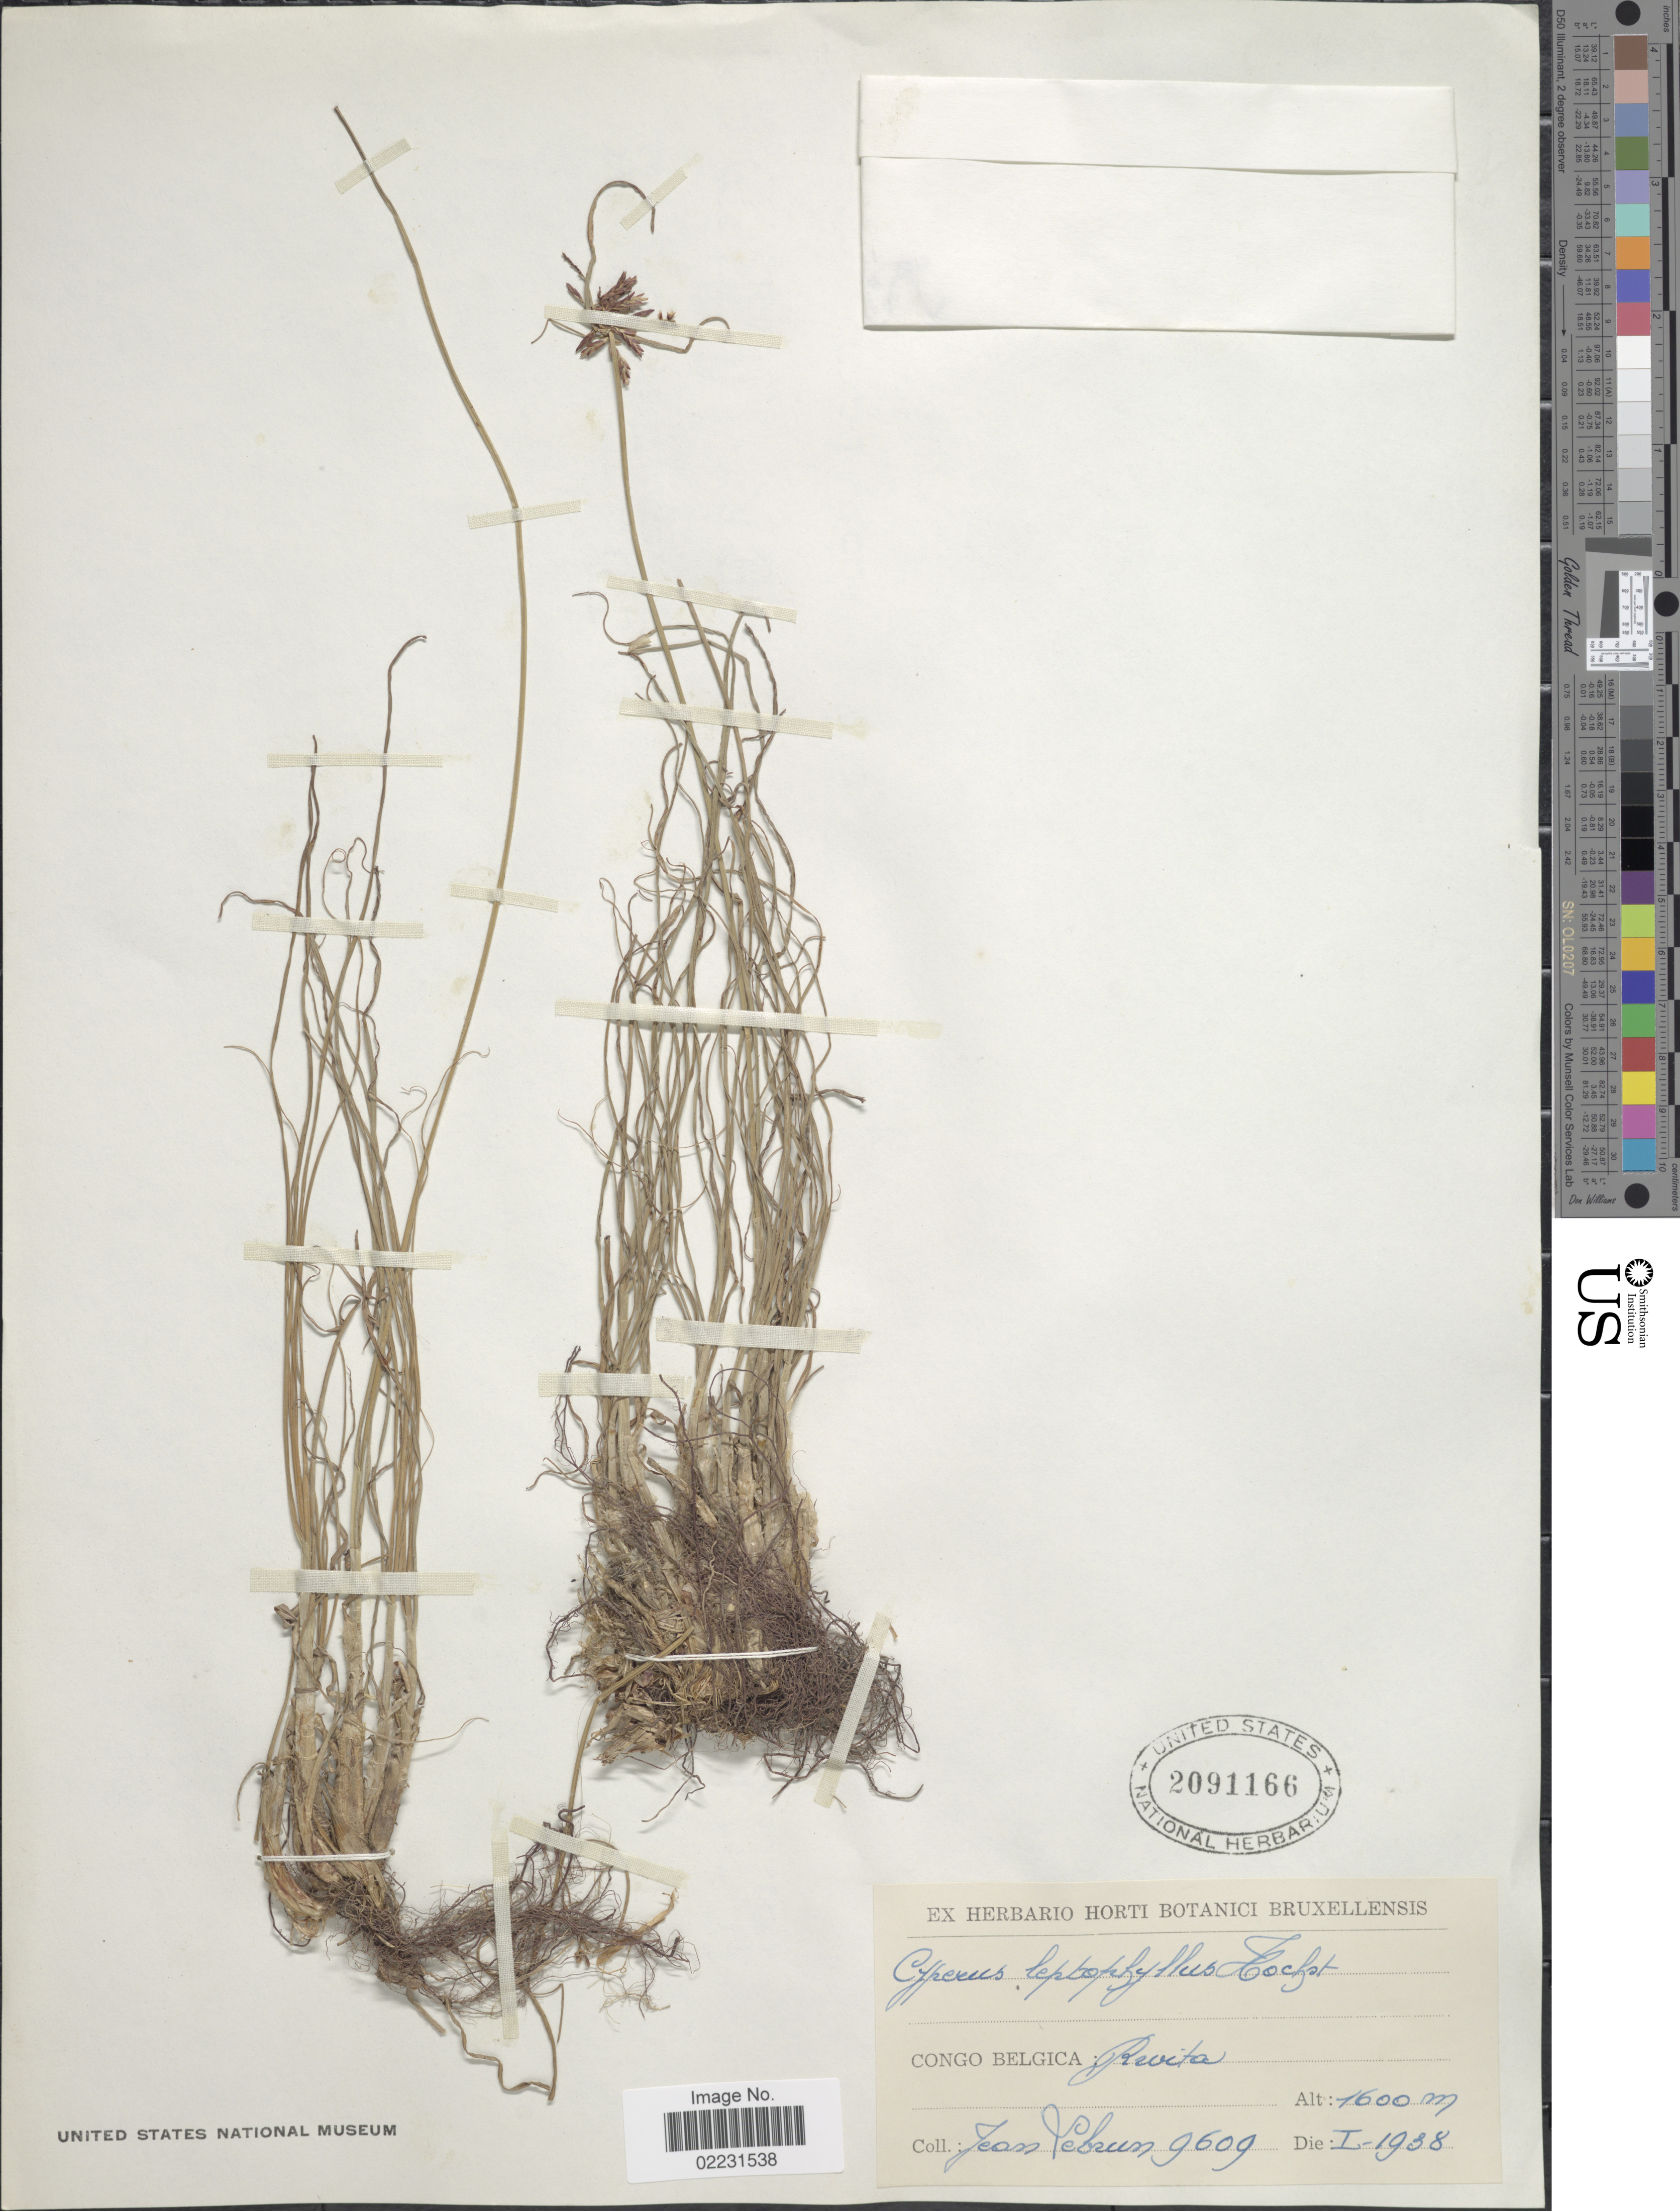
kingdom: Plantae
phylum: Tracheophyta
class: Liliopsida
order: Poales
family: Cyperaceae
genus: Cyperus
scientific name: Cyperus amauropus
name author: Steud.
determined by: Strong, Mark T., (BOT), Smithsonian Institution - National Museum of Natural History (UNITED STATES)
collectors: J. A. Lebrun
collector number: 9609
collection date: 1938-01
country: Congo, Democratic Republic of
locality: Congo Belgica: Revita.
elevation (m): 1600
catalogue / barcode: US 2091166